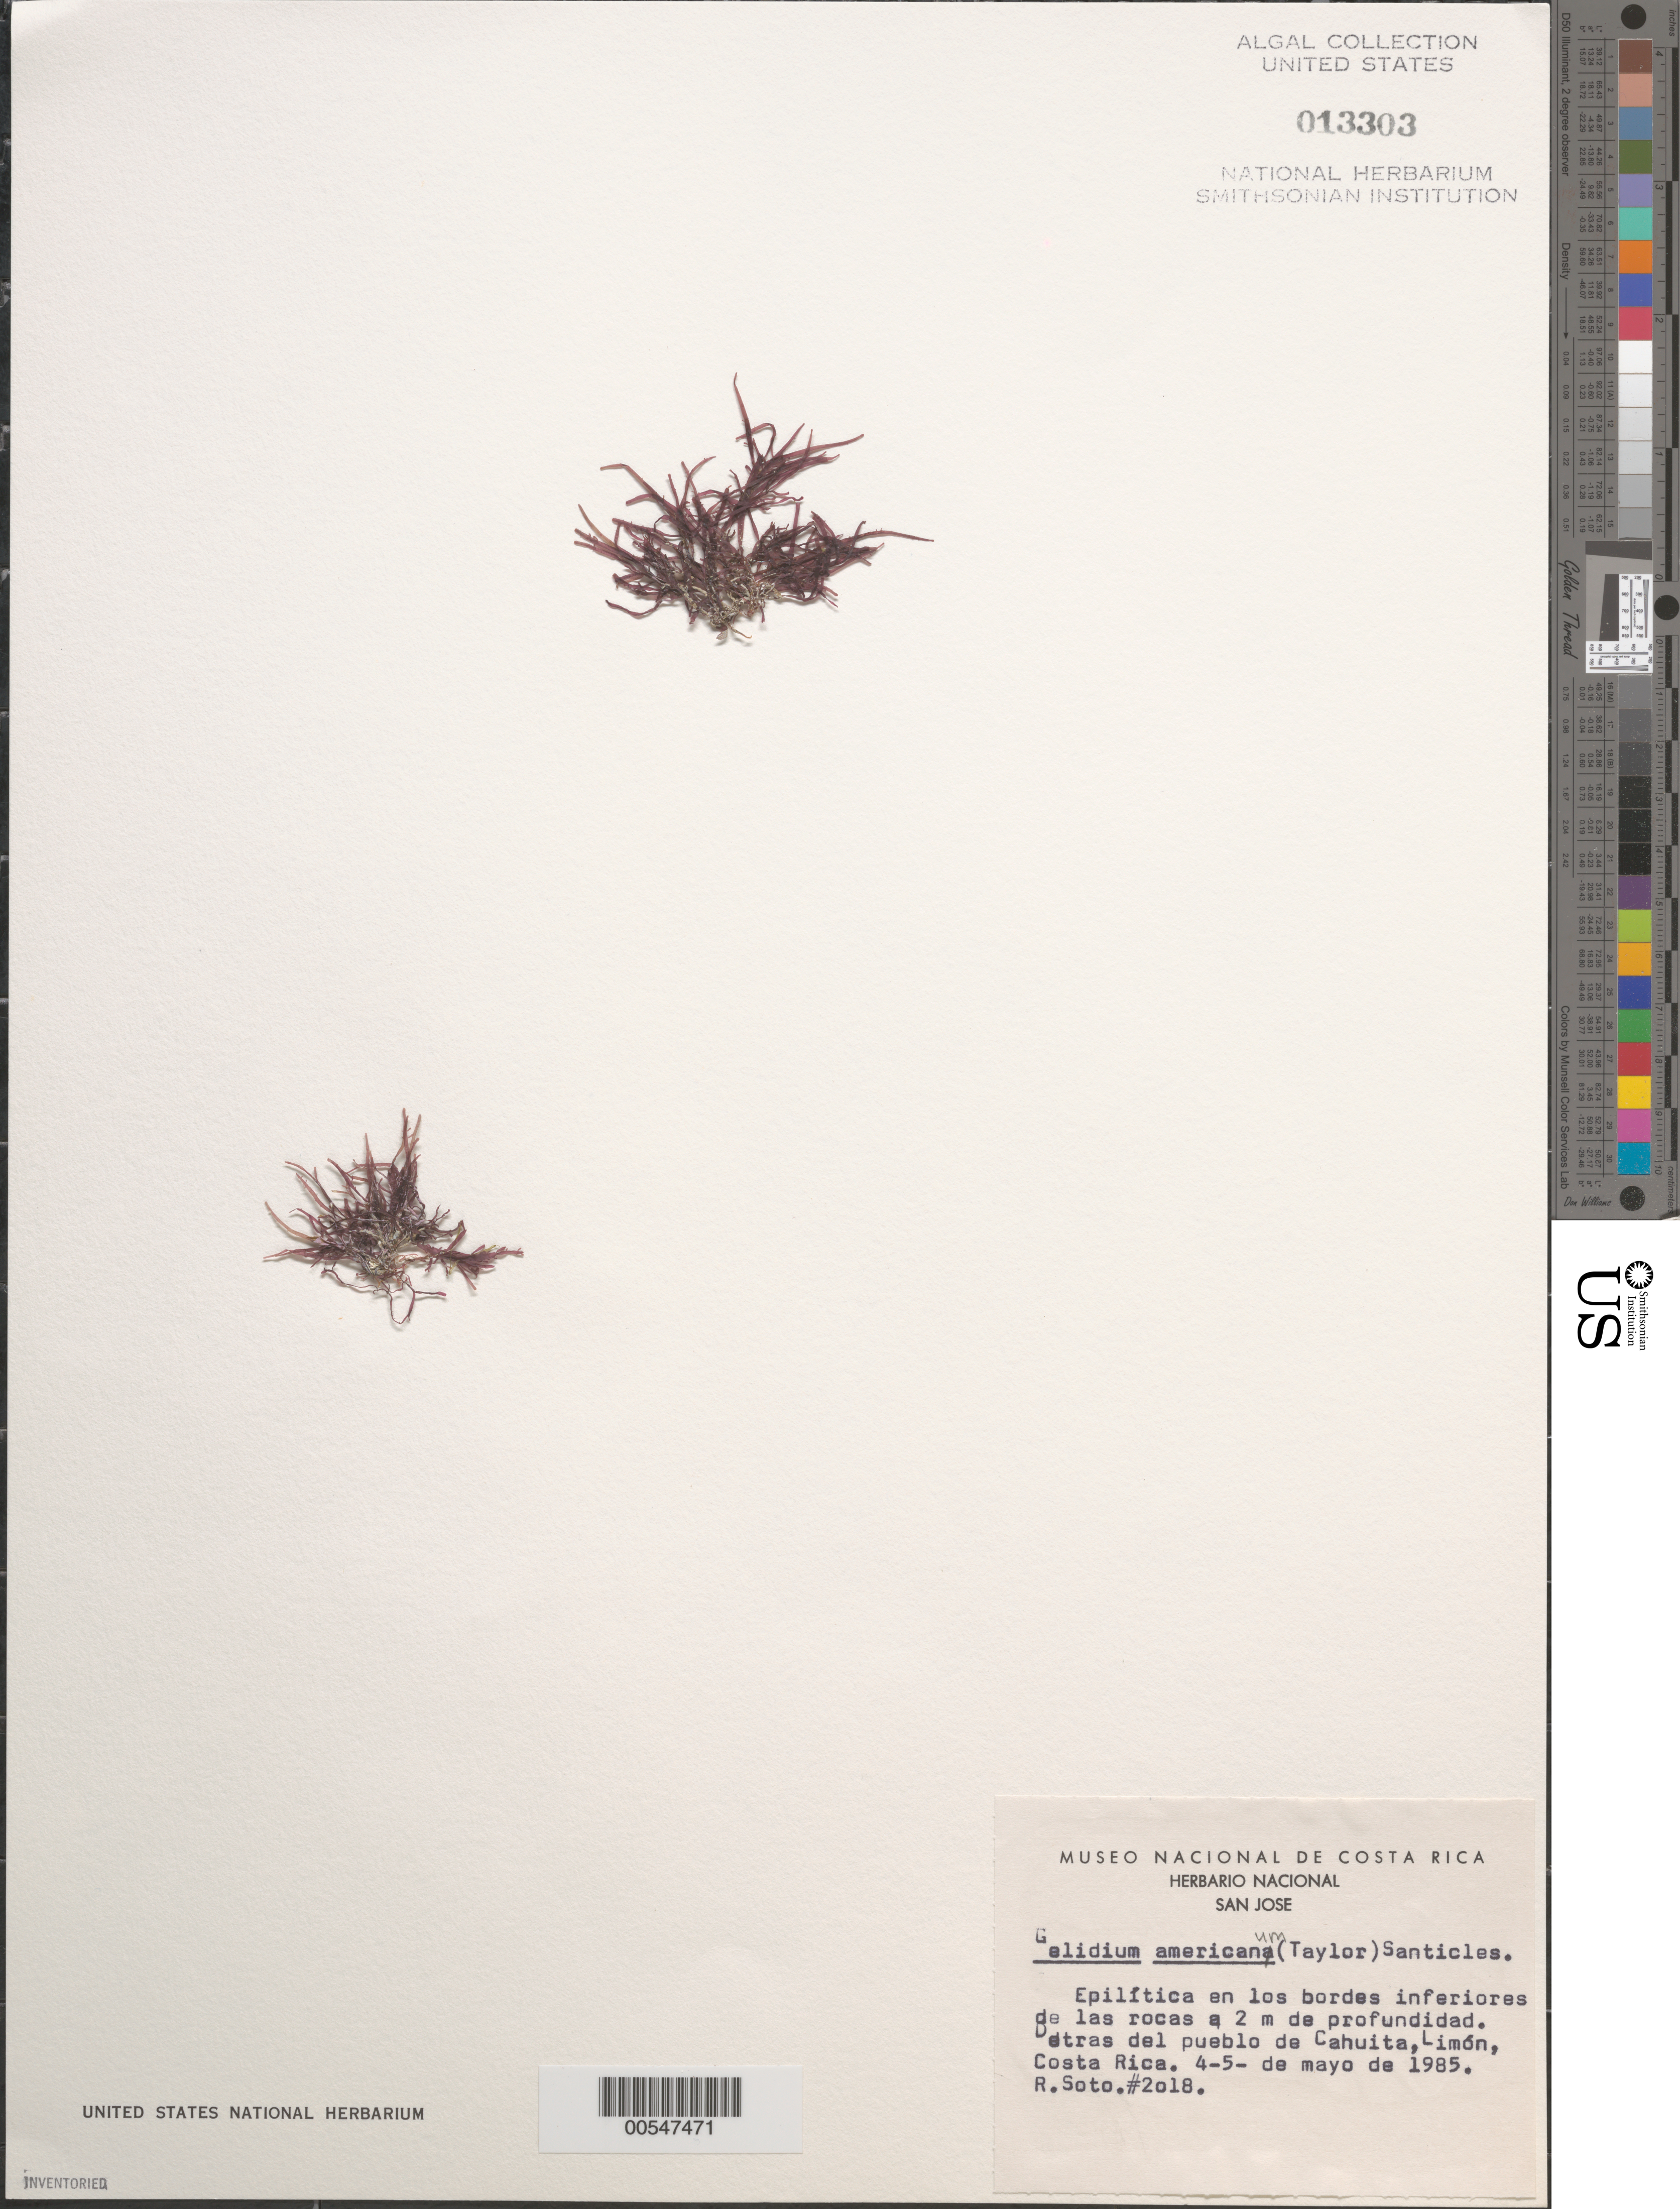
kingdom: Plantae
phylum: Rhodophyta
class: Florideophyceae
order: Gelidiales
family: Gelidiaceae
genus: Gelidium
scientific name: Gelidium americanum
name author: (W.R. Taylor) Santelices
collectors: R. Soto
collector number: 2018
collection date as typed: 04 May 1985 TO 05 May 1985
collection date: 1985-05-04/1985-05-05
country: Costa Rica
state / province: Limón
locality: Cahuita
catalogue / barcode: US 13303